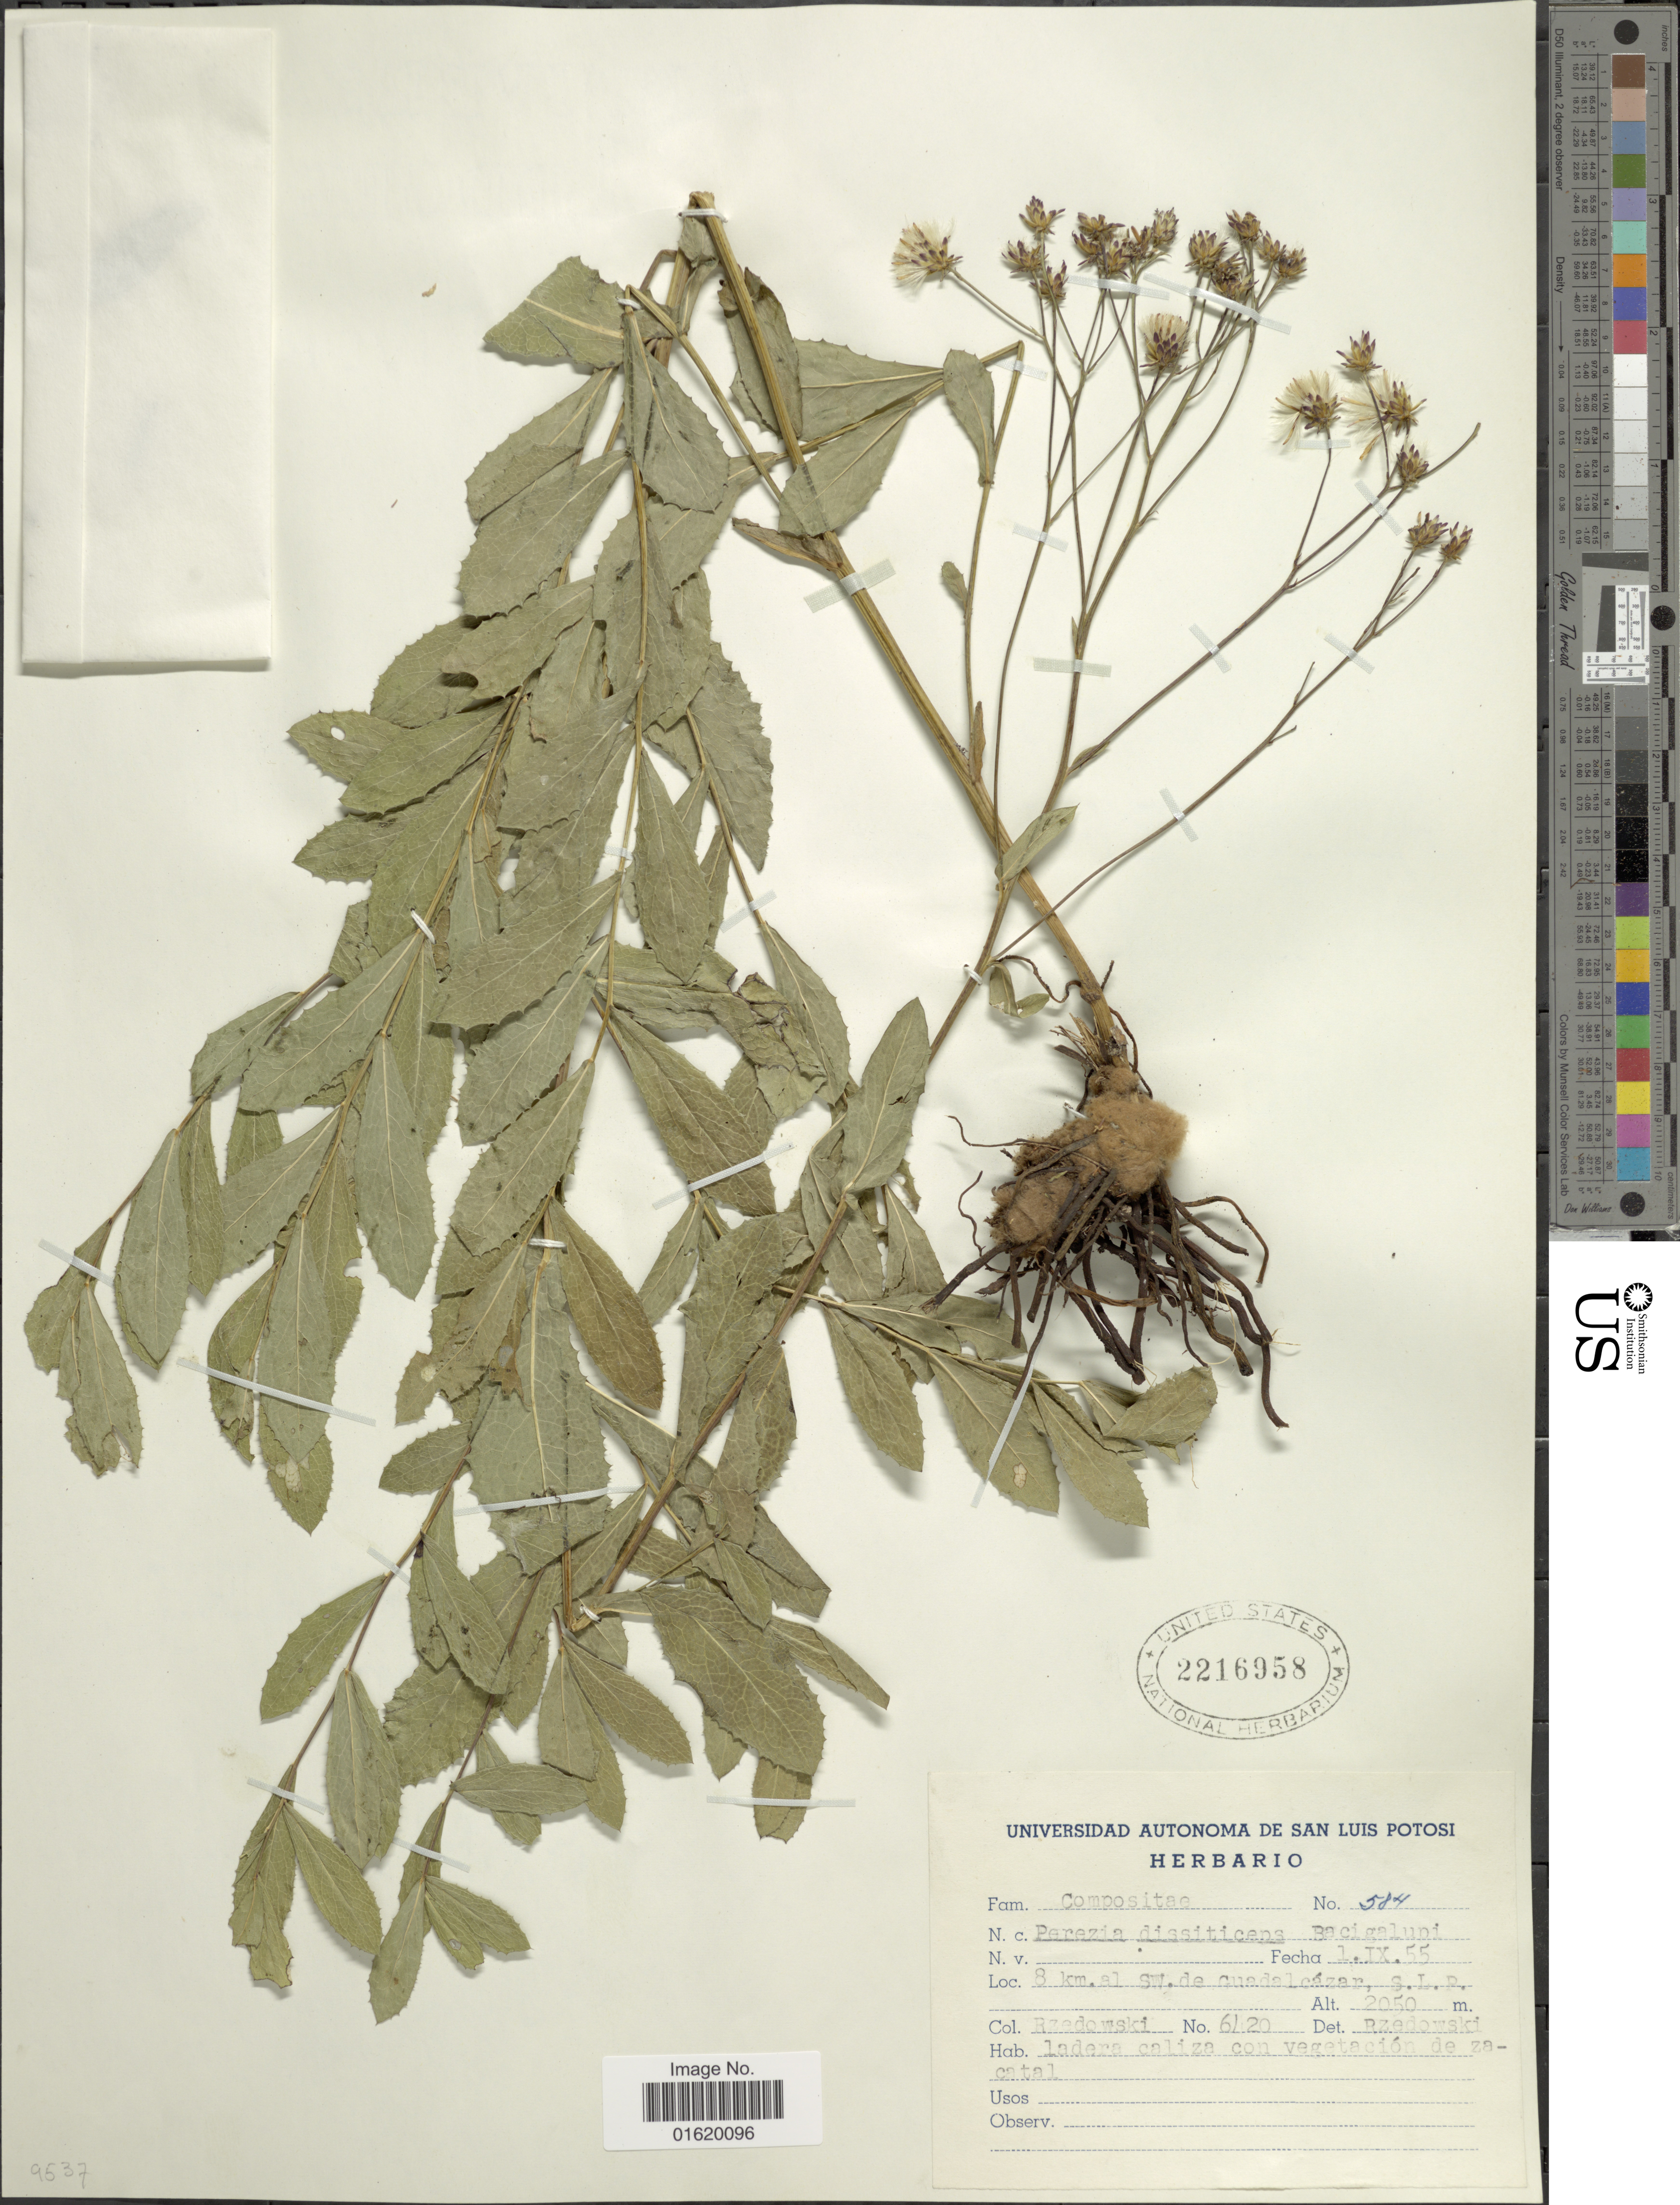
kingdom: Plantae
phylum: Tracheophyta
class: Magnoliopsida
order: Asterales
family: Asteraceae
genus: Acourtia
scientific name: Acourtia dissiticeps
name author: (Bacig.) Reveal & R.M. King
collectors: Rzedowski, --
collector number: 6420/584?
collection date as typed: Transcribed d/m/y: 1/9/55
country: Mexico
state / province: San Luis Potosí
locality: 8 km. al SW de Guadalcázar, S.L.P, ladera caliza con vegetación de zacatal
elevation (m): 2050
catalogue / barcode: US 2216958